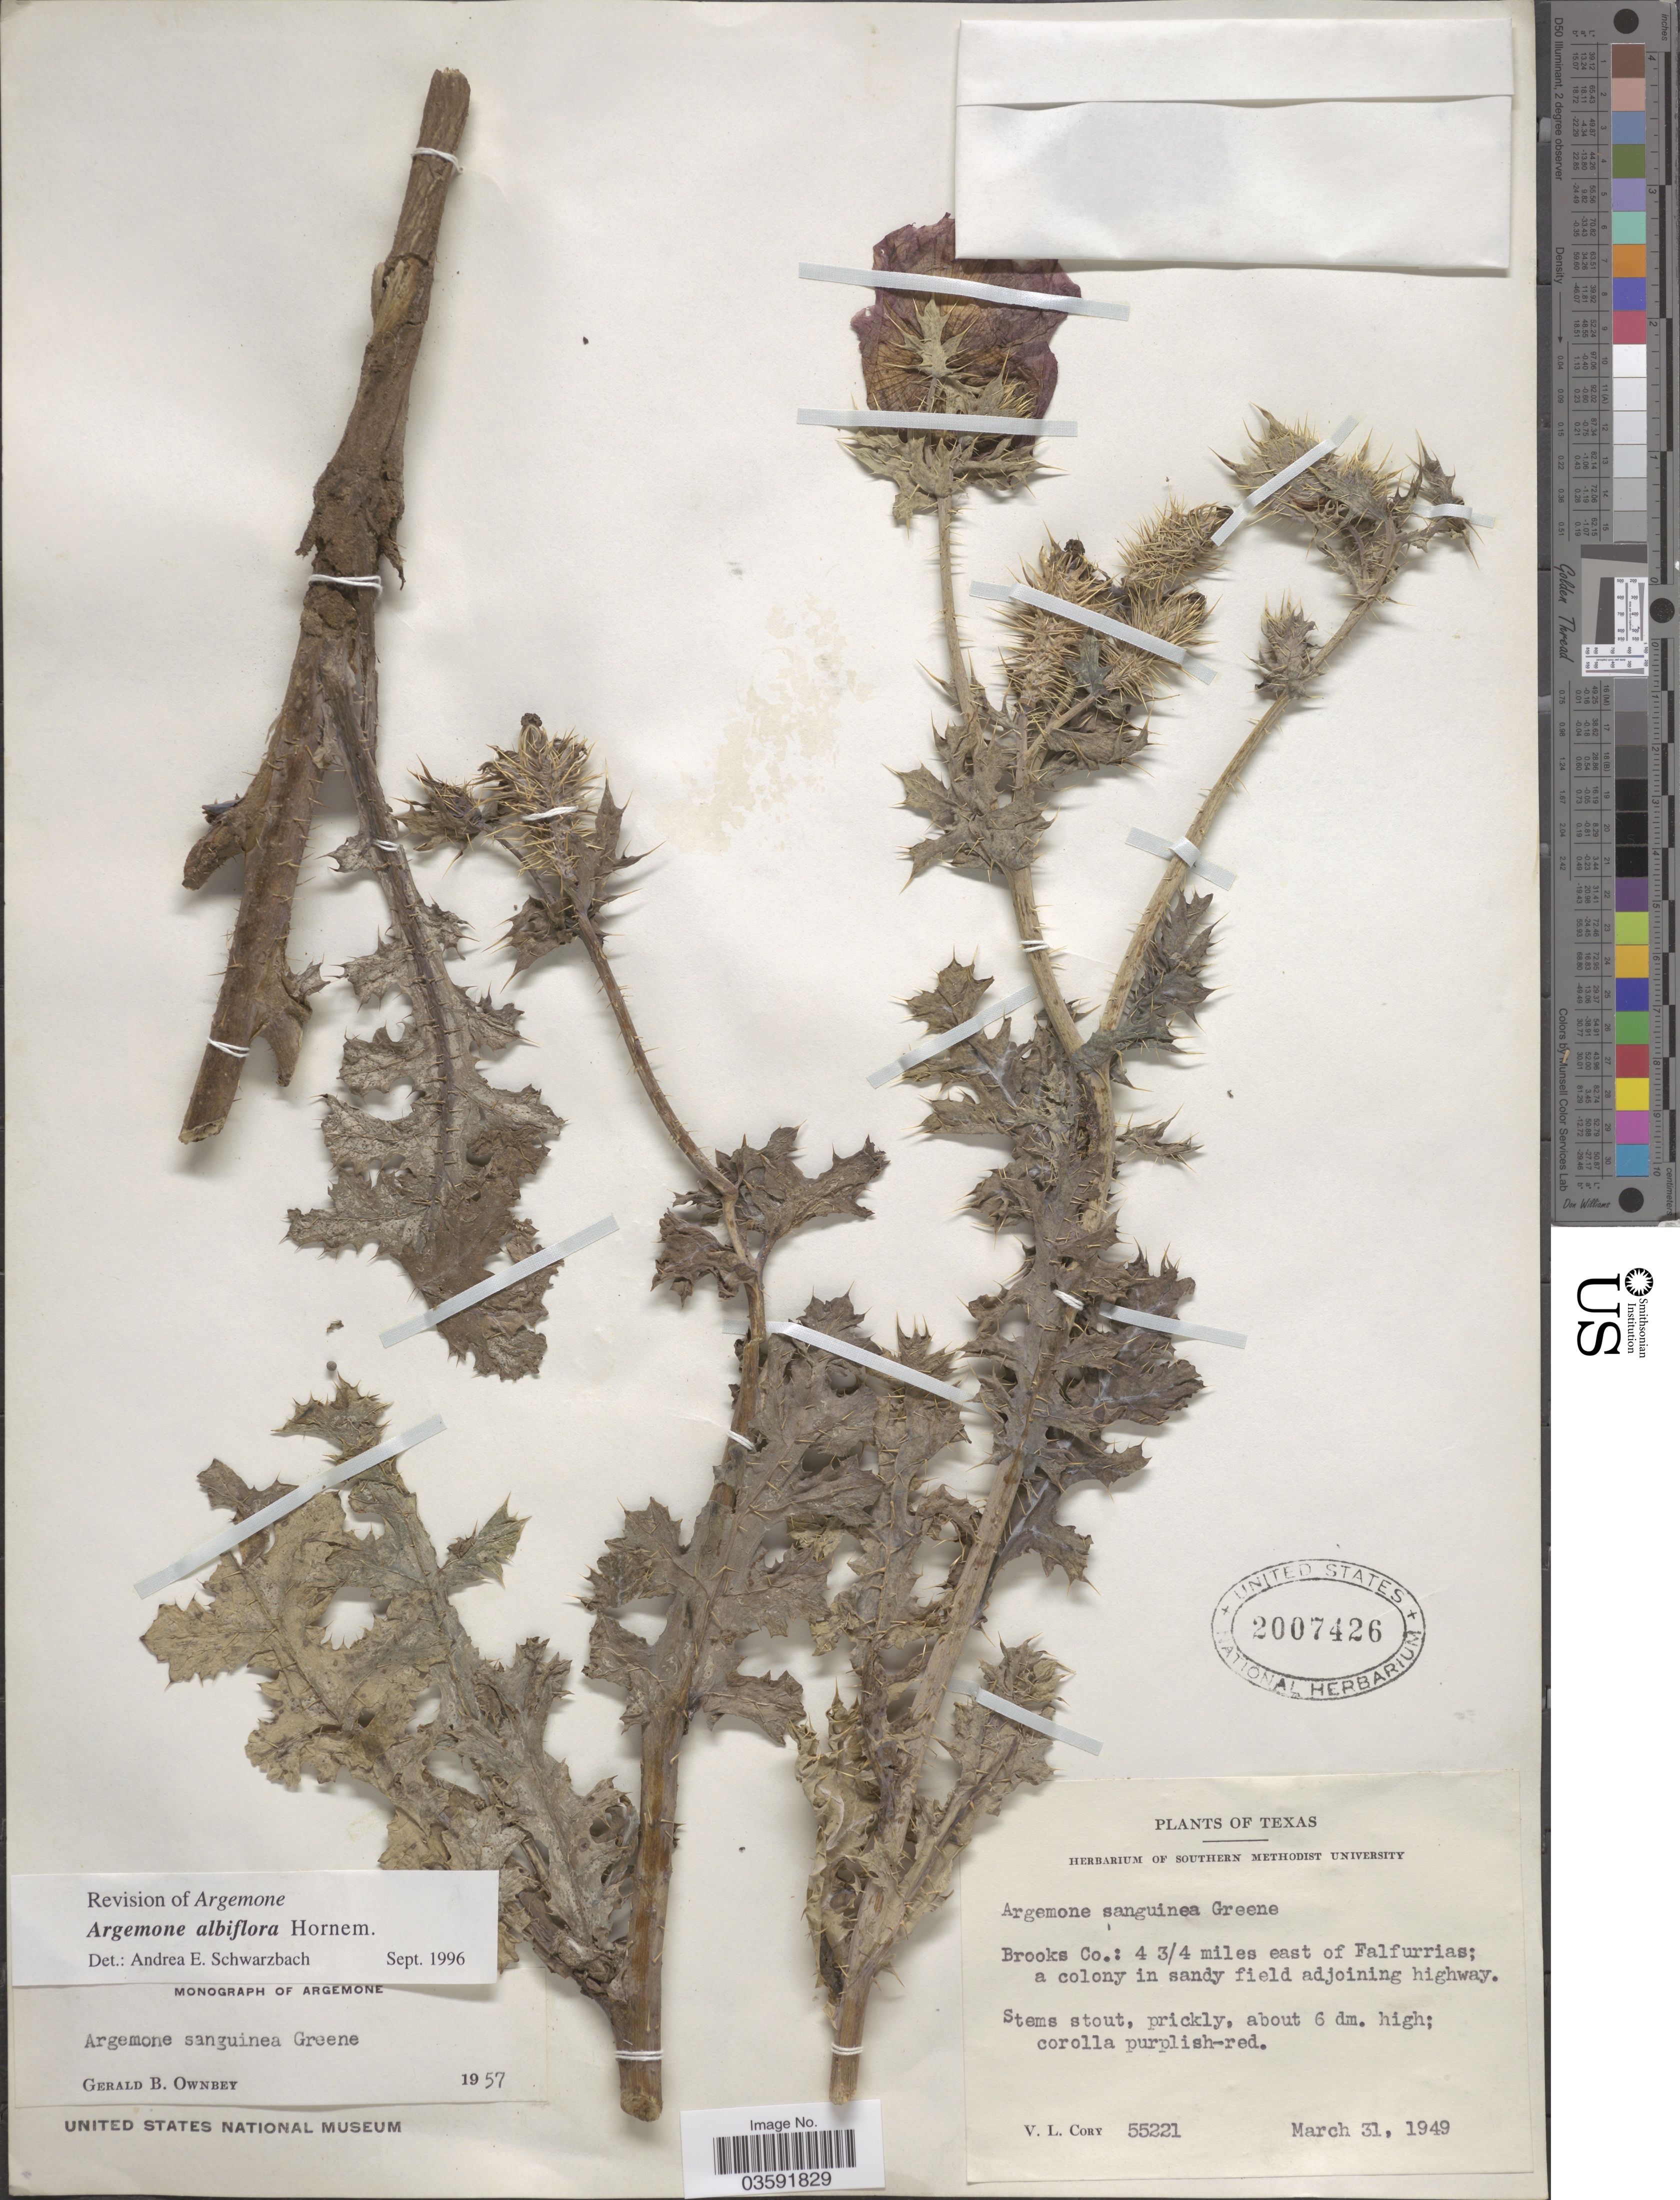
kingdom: Plantae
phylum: Tracheophyta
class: Magnoliopsida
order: Ranunculales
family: Papaveraceae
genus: Argemone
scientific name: Argemone albiflora subsp. albiflora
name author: Hornem.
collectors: V. Cory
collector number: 55221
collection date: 1949-03-31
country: United States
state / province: Texas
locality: Brooks Co.: 4 3/4 miles east of Falfurrias; a colony in sandy field adjoining highway.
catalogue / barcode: US 2007426